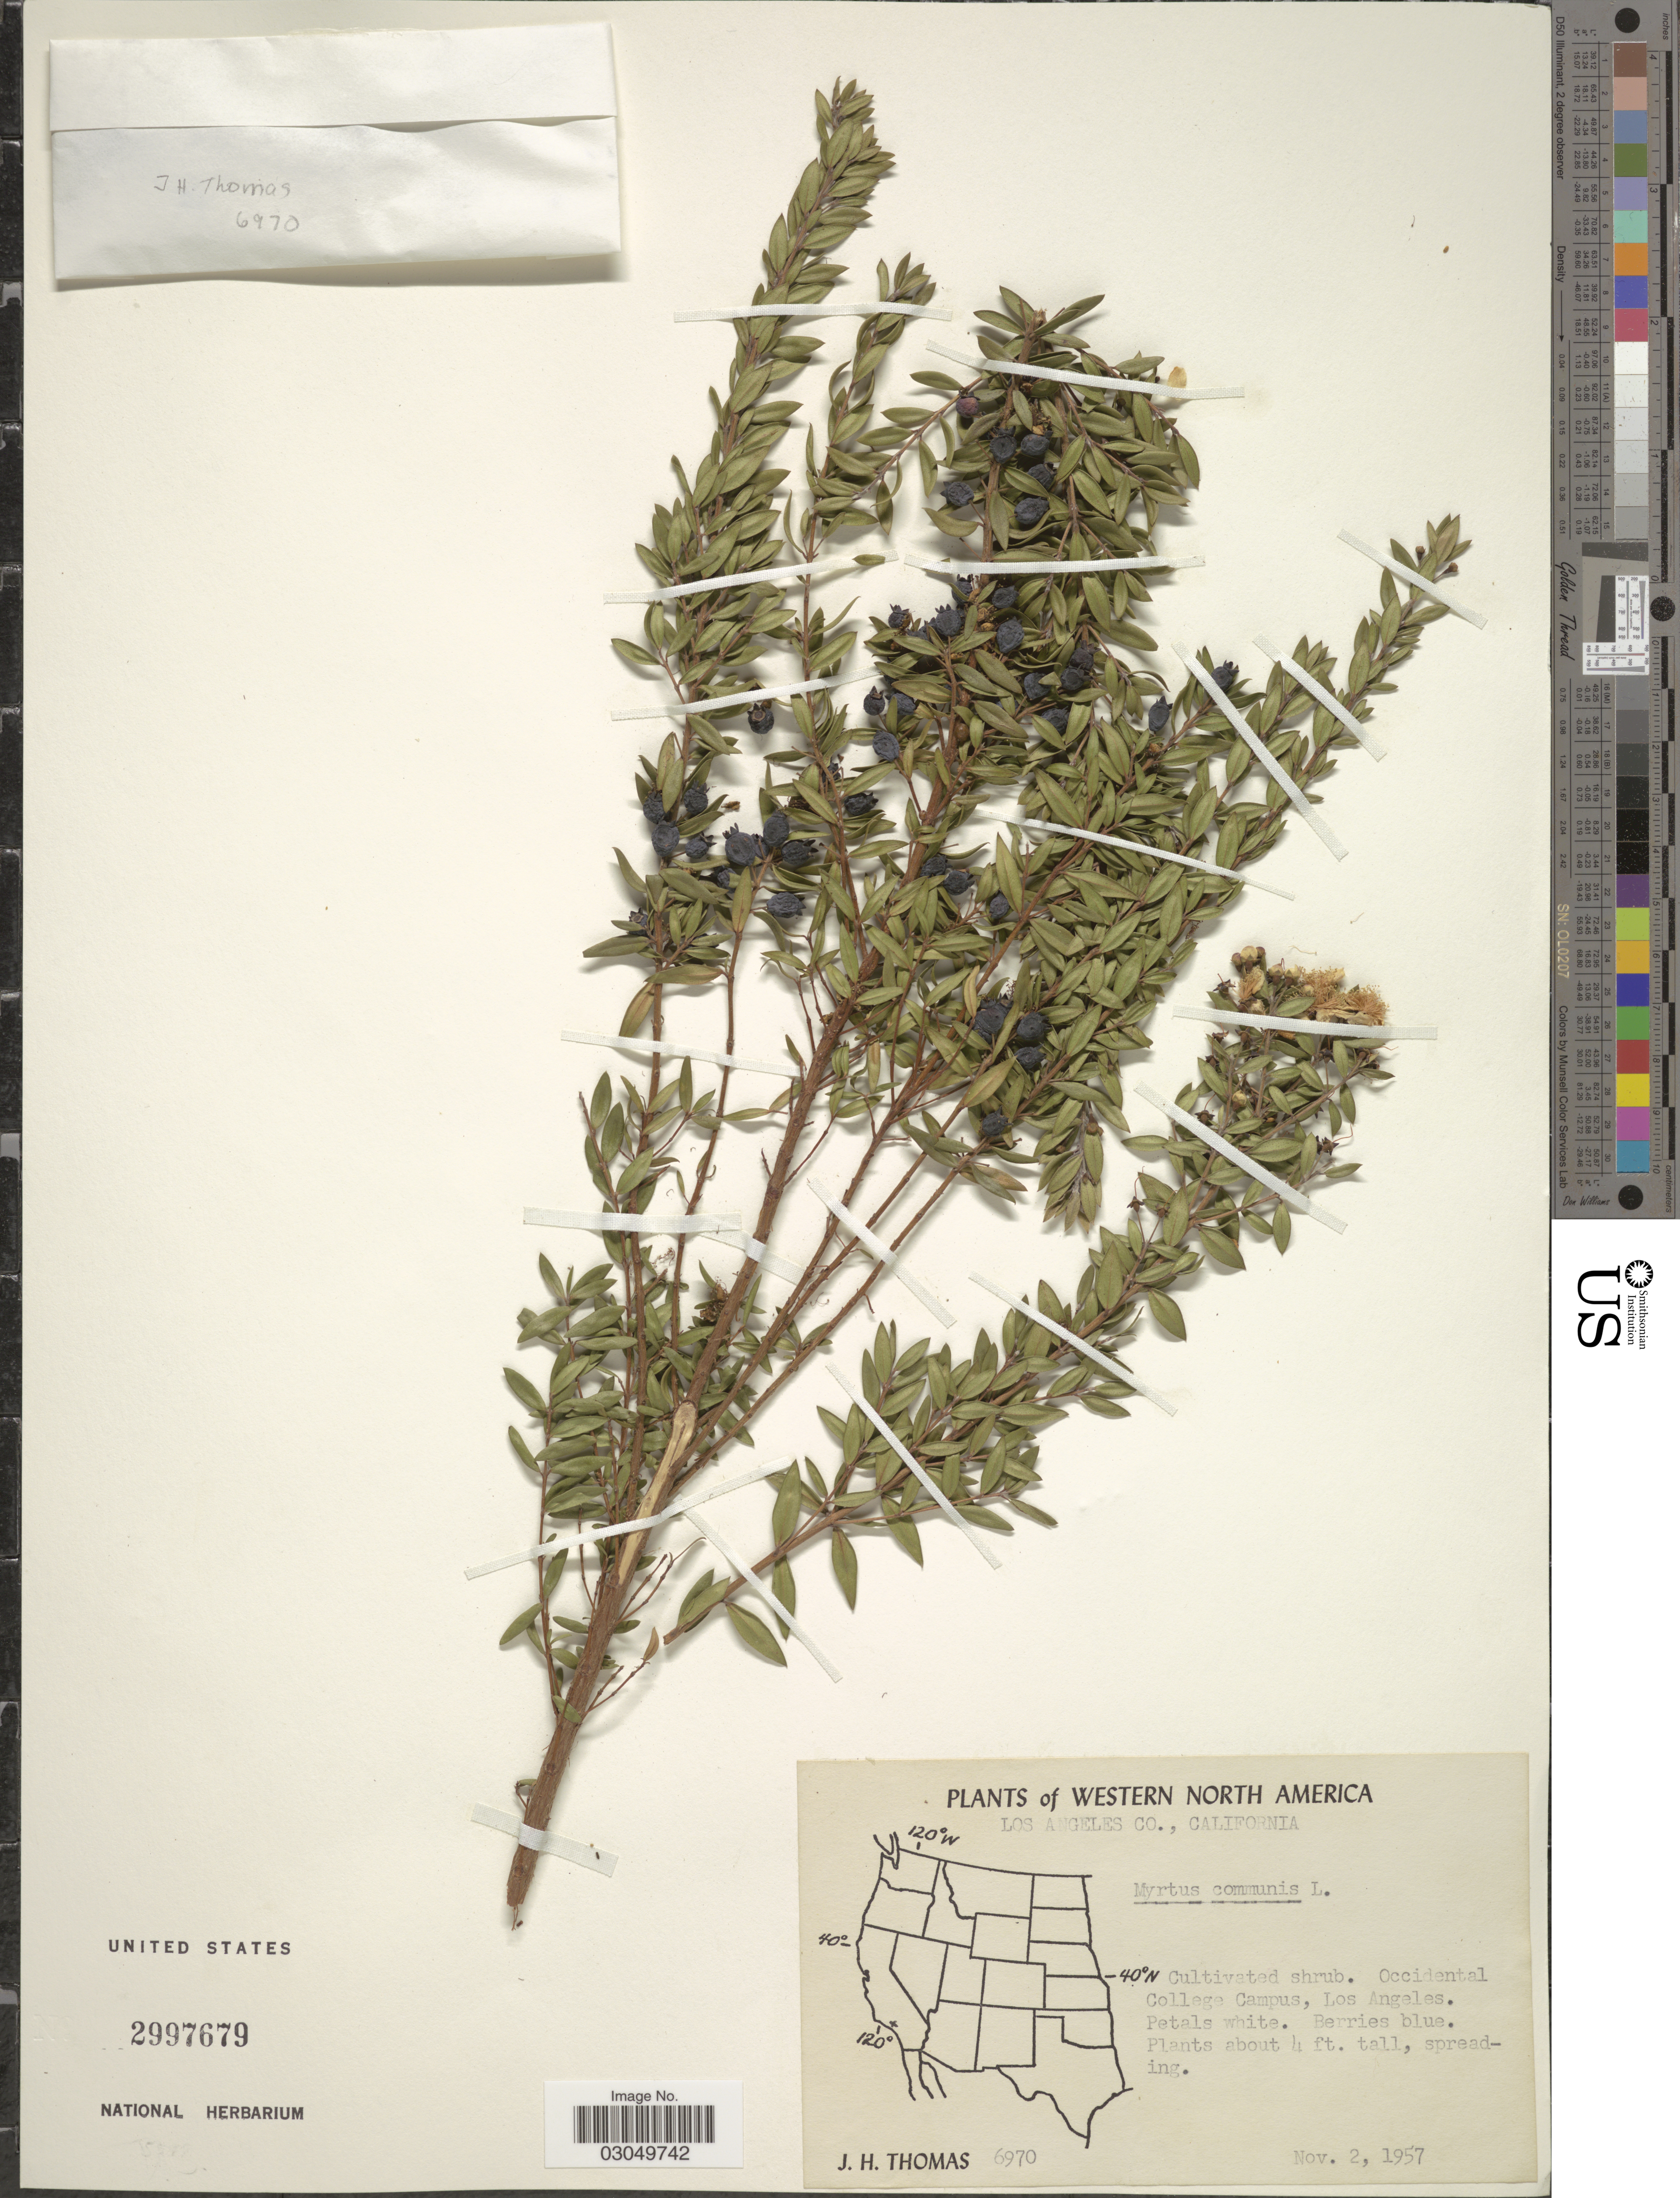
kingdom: Plantae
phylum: Tracheophyta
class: Magnoliopsida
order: Myrtales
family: Myrtaceae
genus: Myrtus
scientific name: Myrtus communis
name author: L.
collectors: J. H. Thomas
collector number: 6970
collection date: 1957-11-02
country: United States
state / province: California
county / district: Los Angeles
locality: Western North America. Los Angeles Co. Occidental College Campus, Los Angeles.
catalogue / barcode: US 2997679